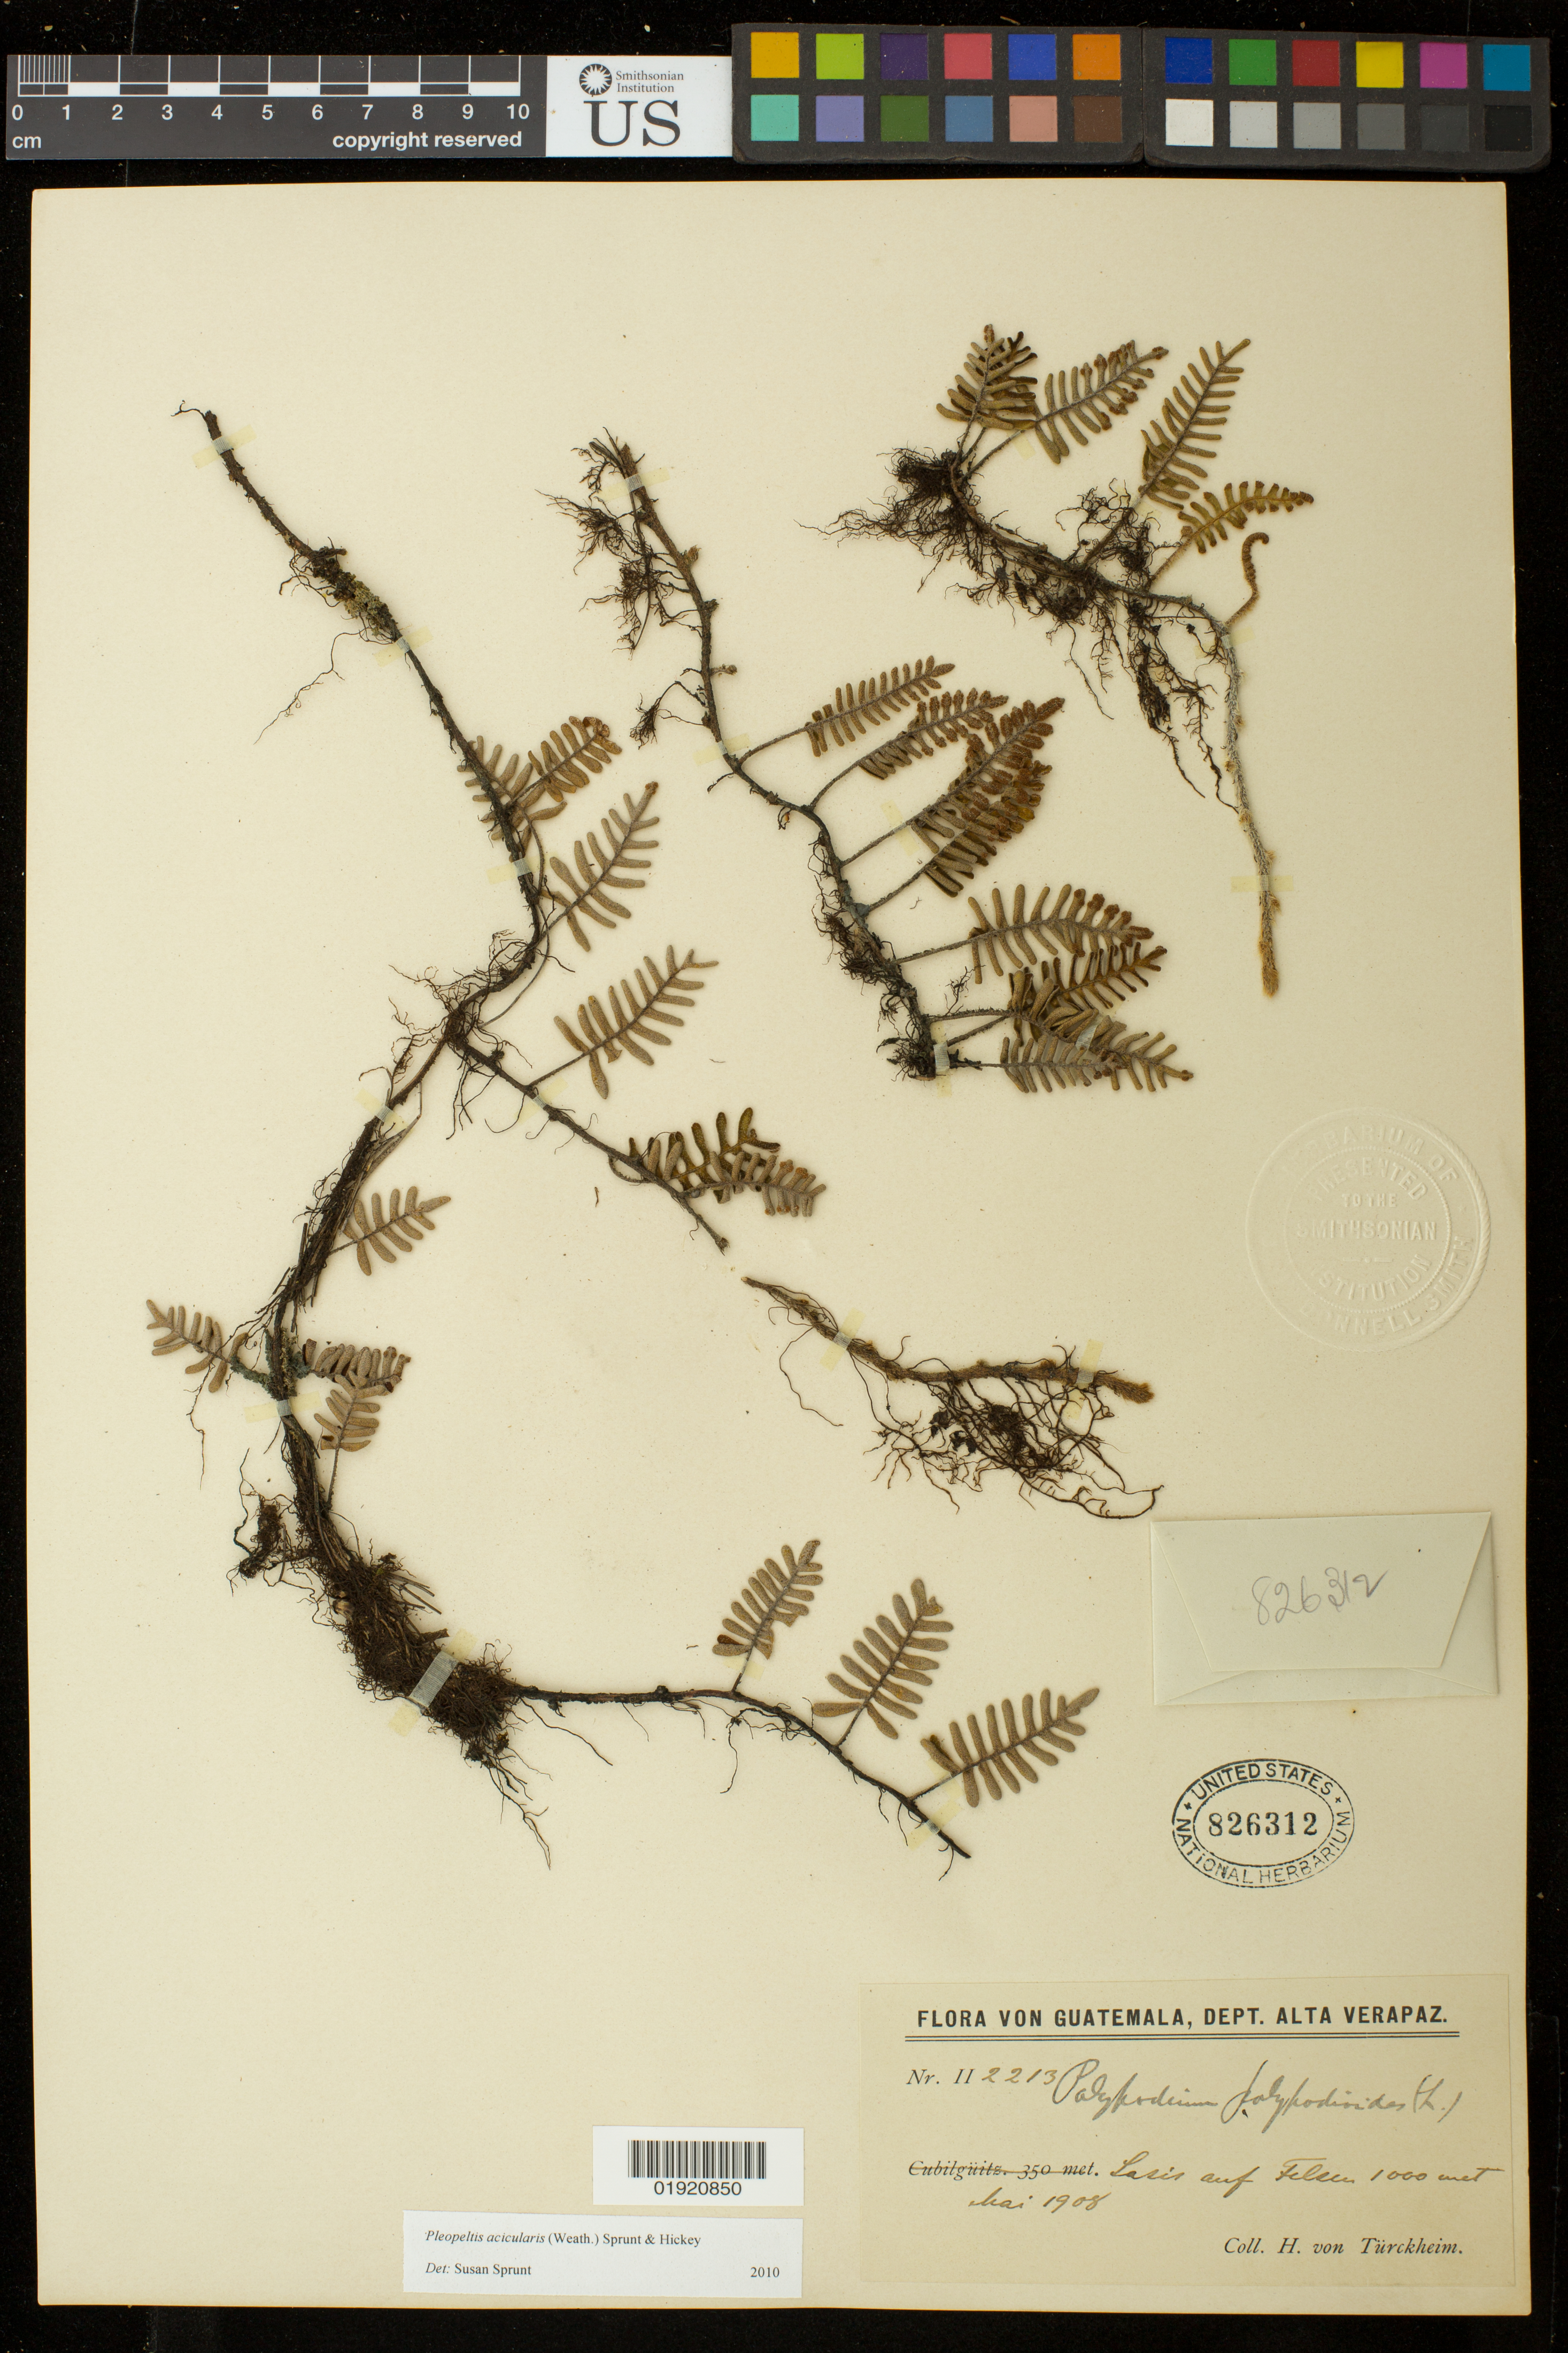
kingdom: Plantae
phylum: Tracheophyta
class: Polypodiopsida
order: Polypodiales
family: Polypodiaceae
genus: Pleopeltis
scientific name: Pleopeltis acicularis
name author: (Weath.) A.R. Sm. & Krömer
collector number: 2213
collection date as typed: hai 1908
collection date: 1908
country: Guatemala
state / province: Alta Verapaz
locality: Guatemala. Dept. Alta Verapaz.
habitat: Lasis auf Felsen.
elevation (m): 1000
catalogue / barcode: US 826312